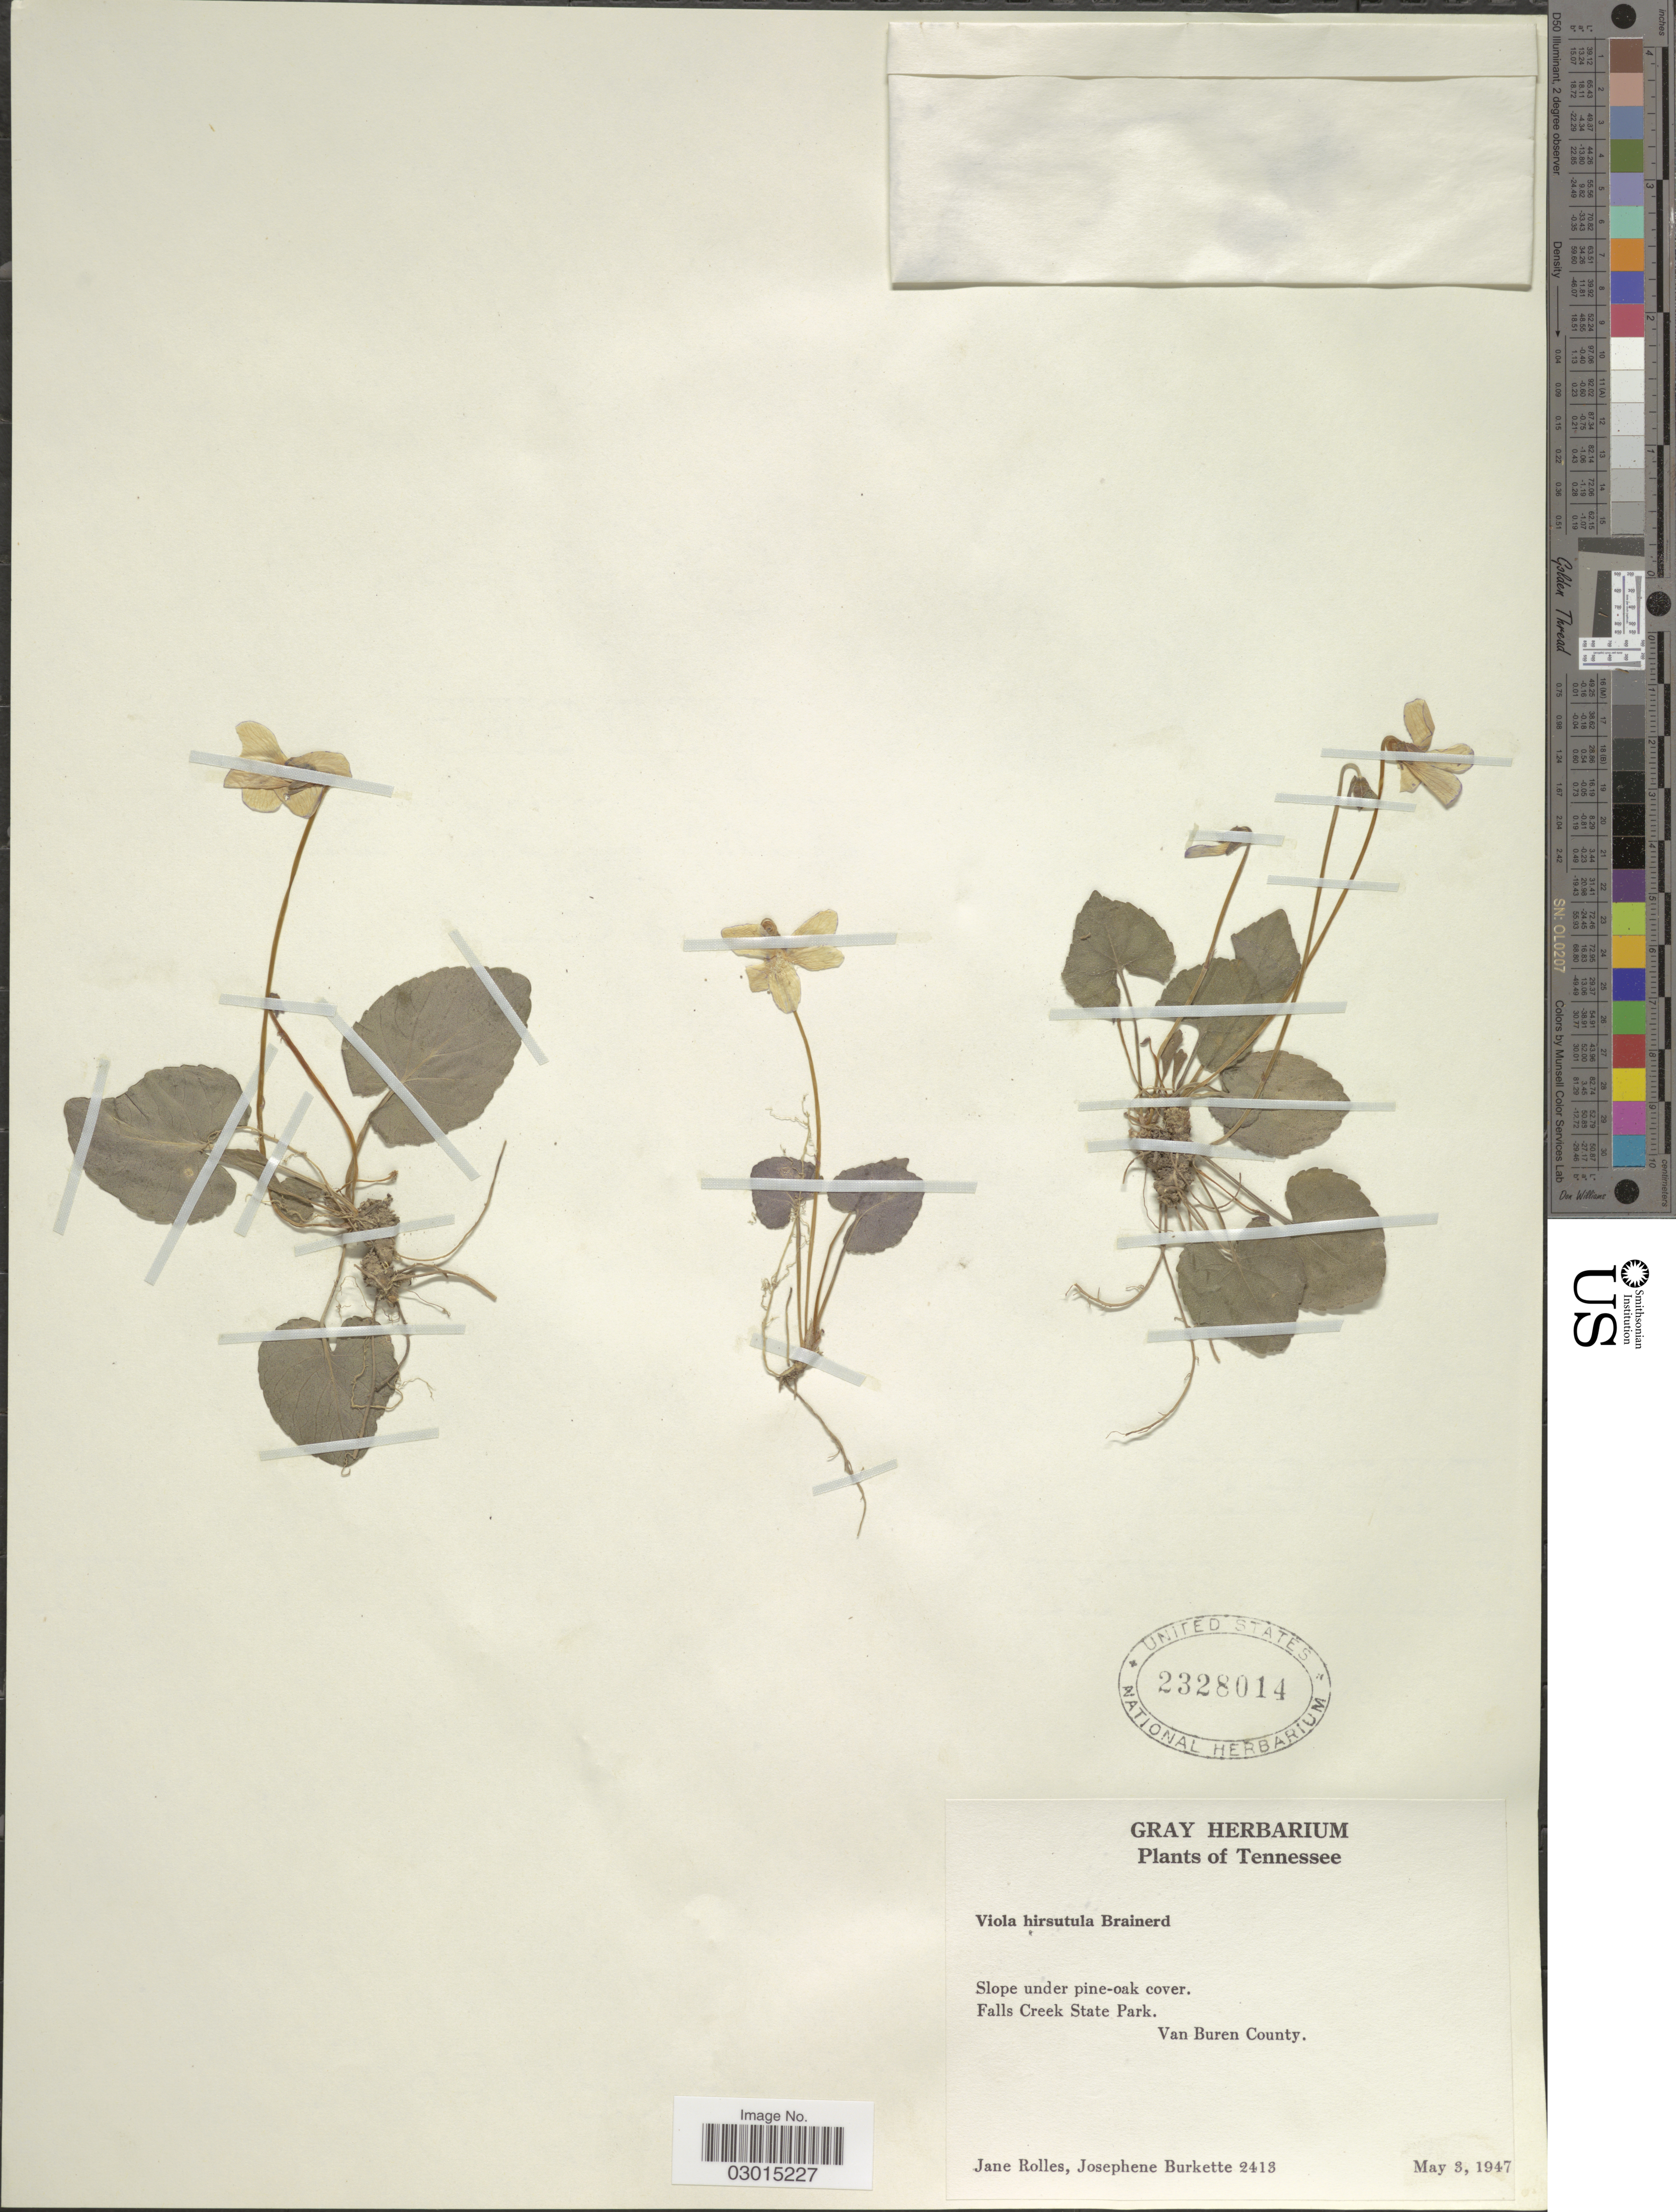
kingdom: Plantae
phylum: Tracheophyta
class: Magnoliopsida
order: Malpighiales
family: Violaceae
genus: Viola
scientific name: Viola hirsutula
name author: Brainerd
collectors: J. Rolles & J. Burkette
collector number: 2413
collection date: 1947-05-03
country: United States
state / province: Tennessee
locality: Falls Creek State Park. Van Buren County.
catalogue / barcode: US 2328014